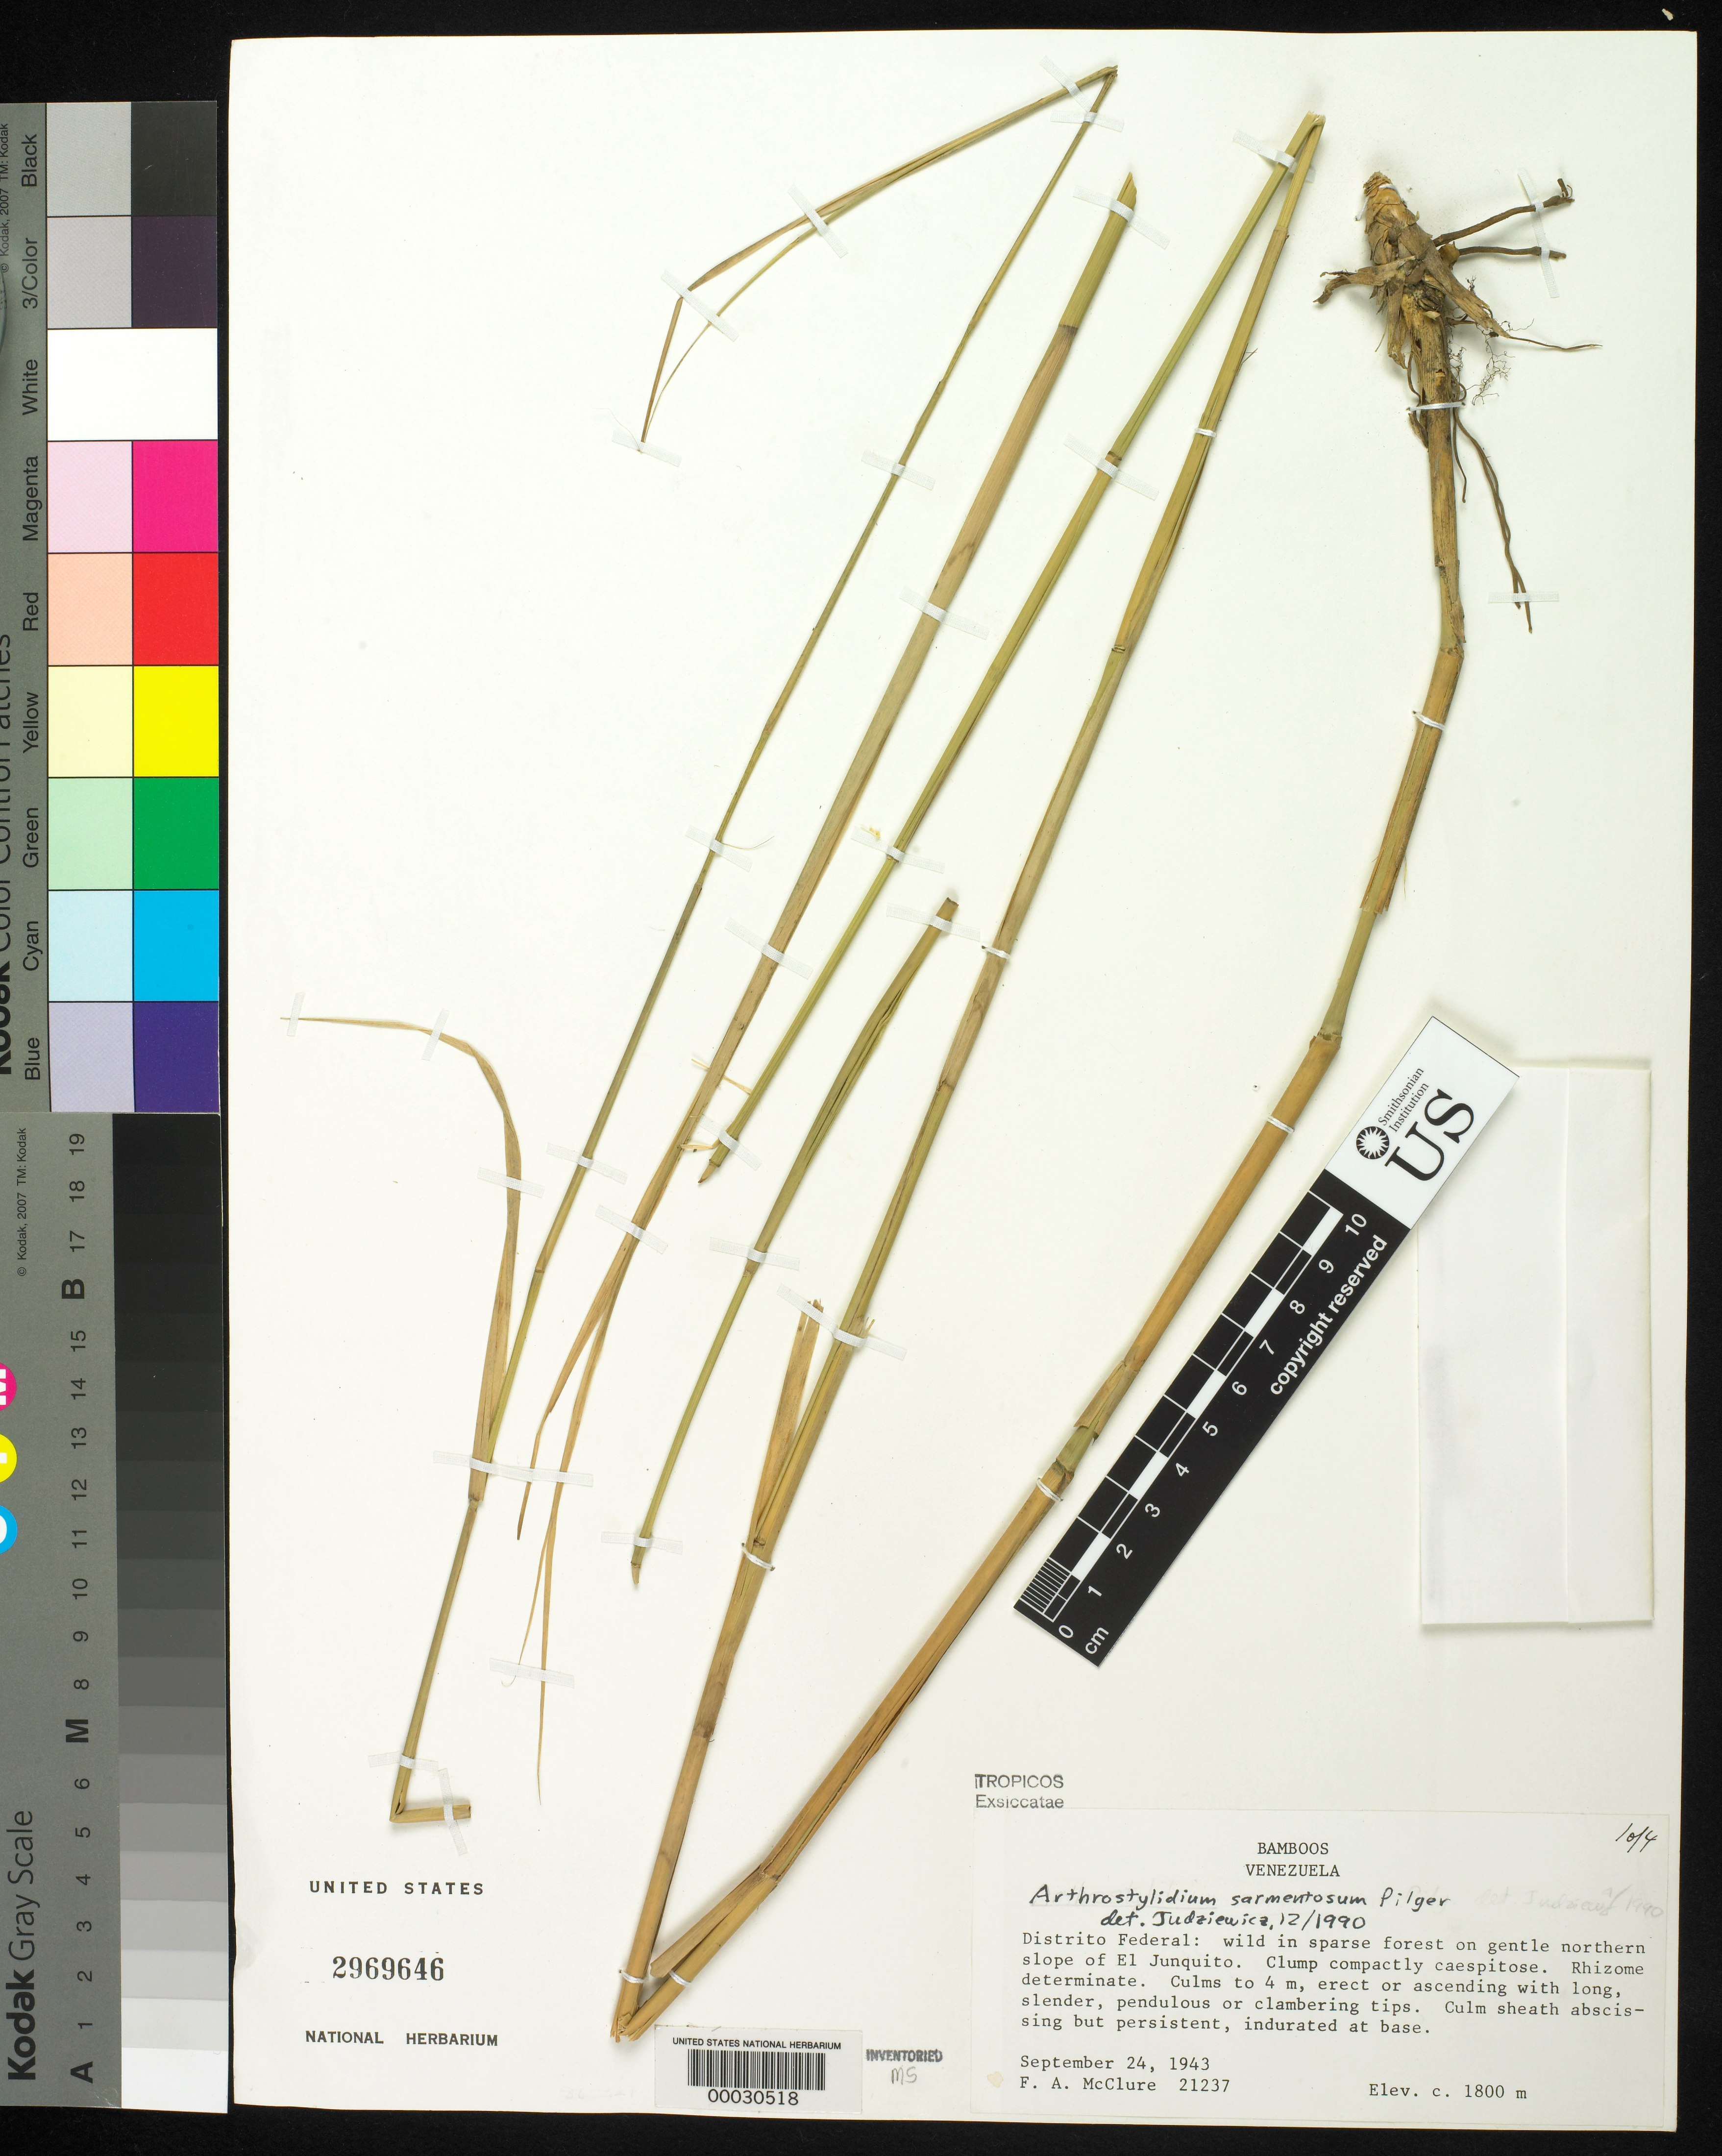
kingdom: Plantae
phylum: Tracheophyta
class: Liliopsida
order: Poales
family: Poaceae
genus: Arthrostylidium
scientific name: Arthrostylidium sarmentosum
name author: Pilg. in Urb.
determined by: Judziewicz, E. J.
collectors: F. A. McClure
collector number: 21237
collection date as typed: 24 Sep 1943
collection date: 1943-09-24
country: Venezuela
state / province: Distrito Federal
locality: Northern slope of el junquito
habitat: Sparse forest on gentle slope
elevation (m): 1800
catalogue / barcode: US 2969646